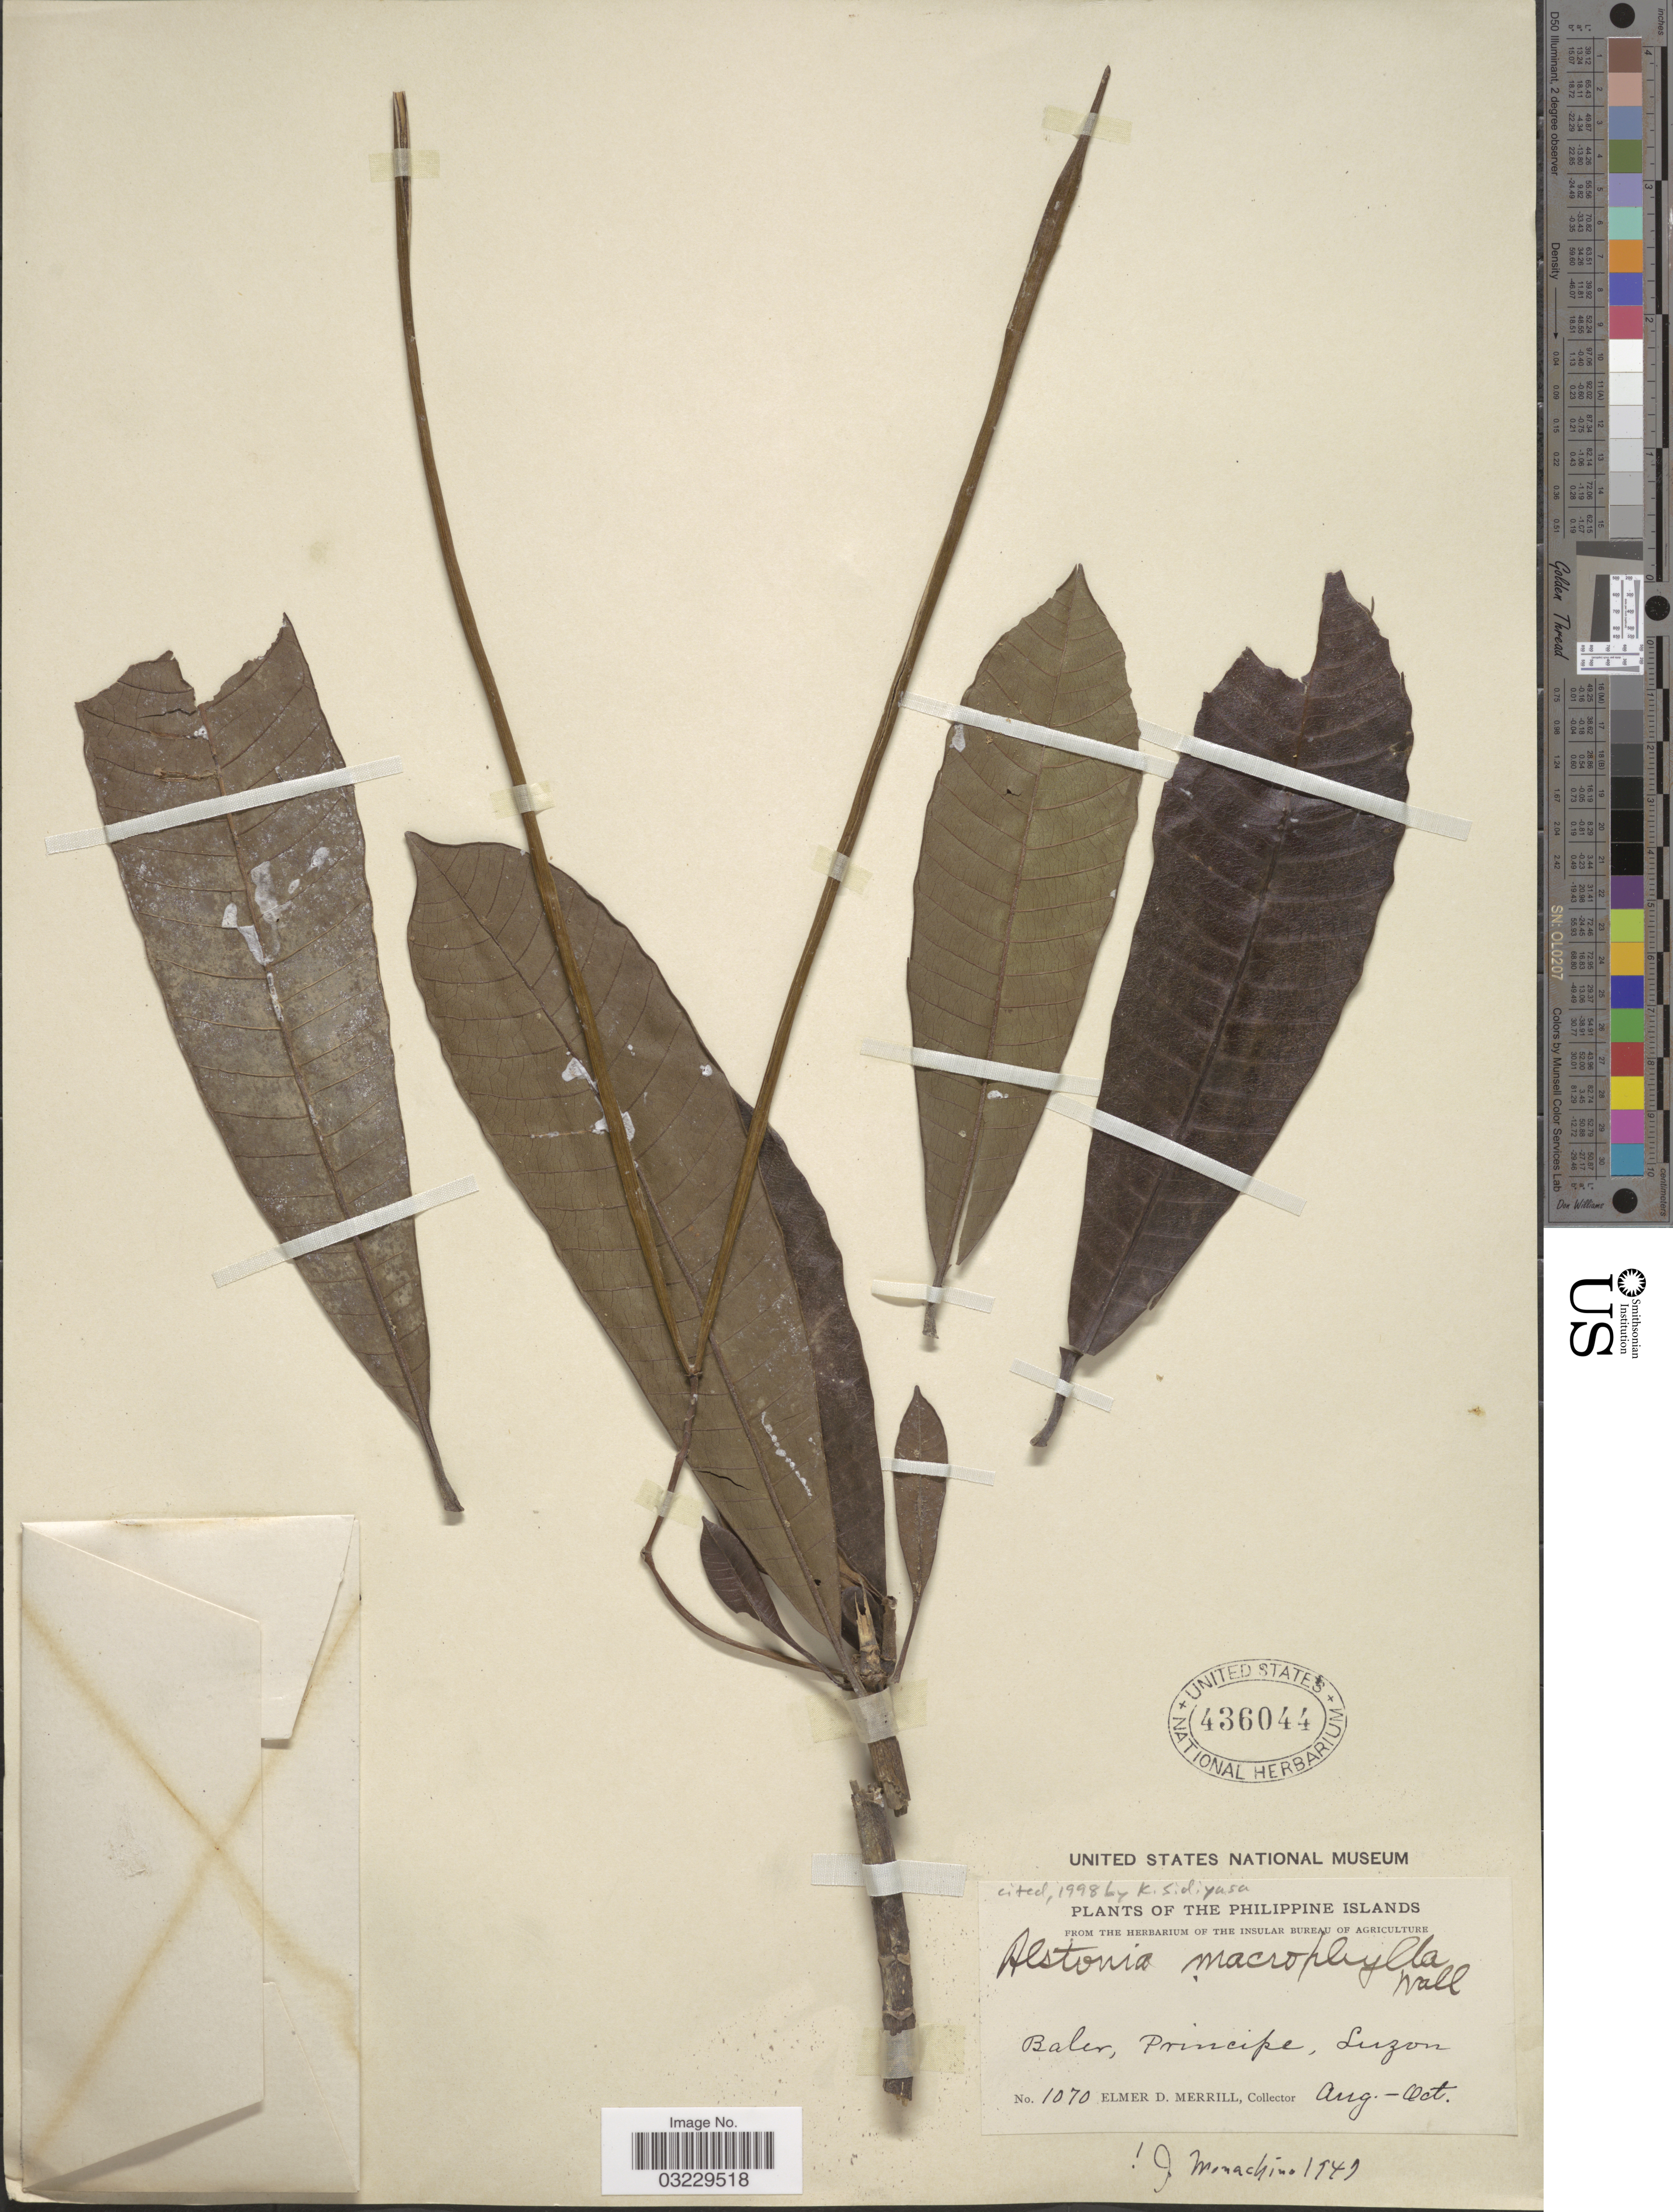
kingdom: Plantae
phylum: Tracheophyta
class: Magnoliopsida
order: Gentianales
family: Apocynaceae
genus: Alstonia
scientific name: Alstonia macrophylla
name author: Wall. ex G. Don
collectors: E. D. Merrill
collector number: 1070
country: Philippines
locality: The Philippine Islands, Baler, Principe, Luzon.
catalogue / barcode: US 436044